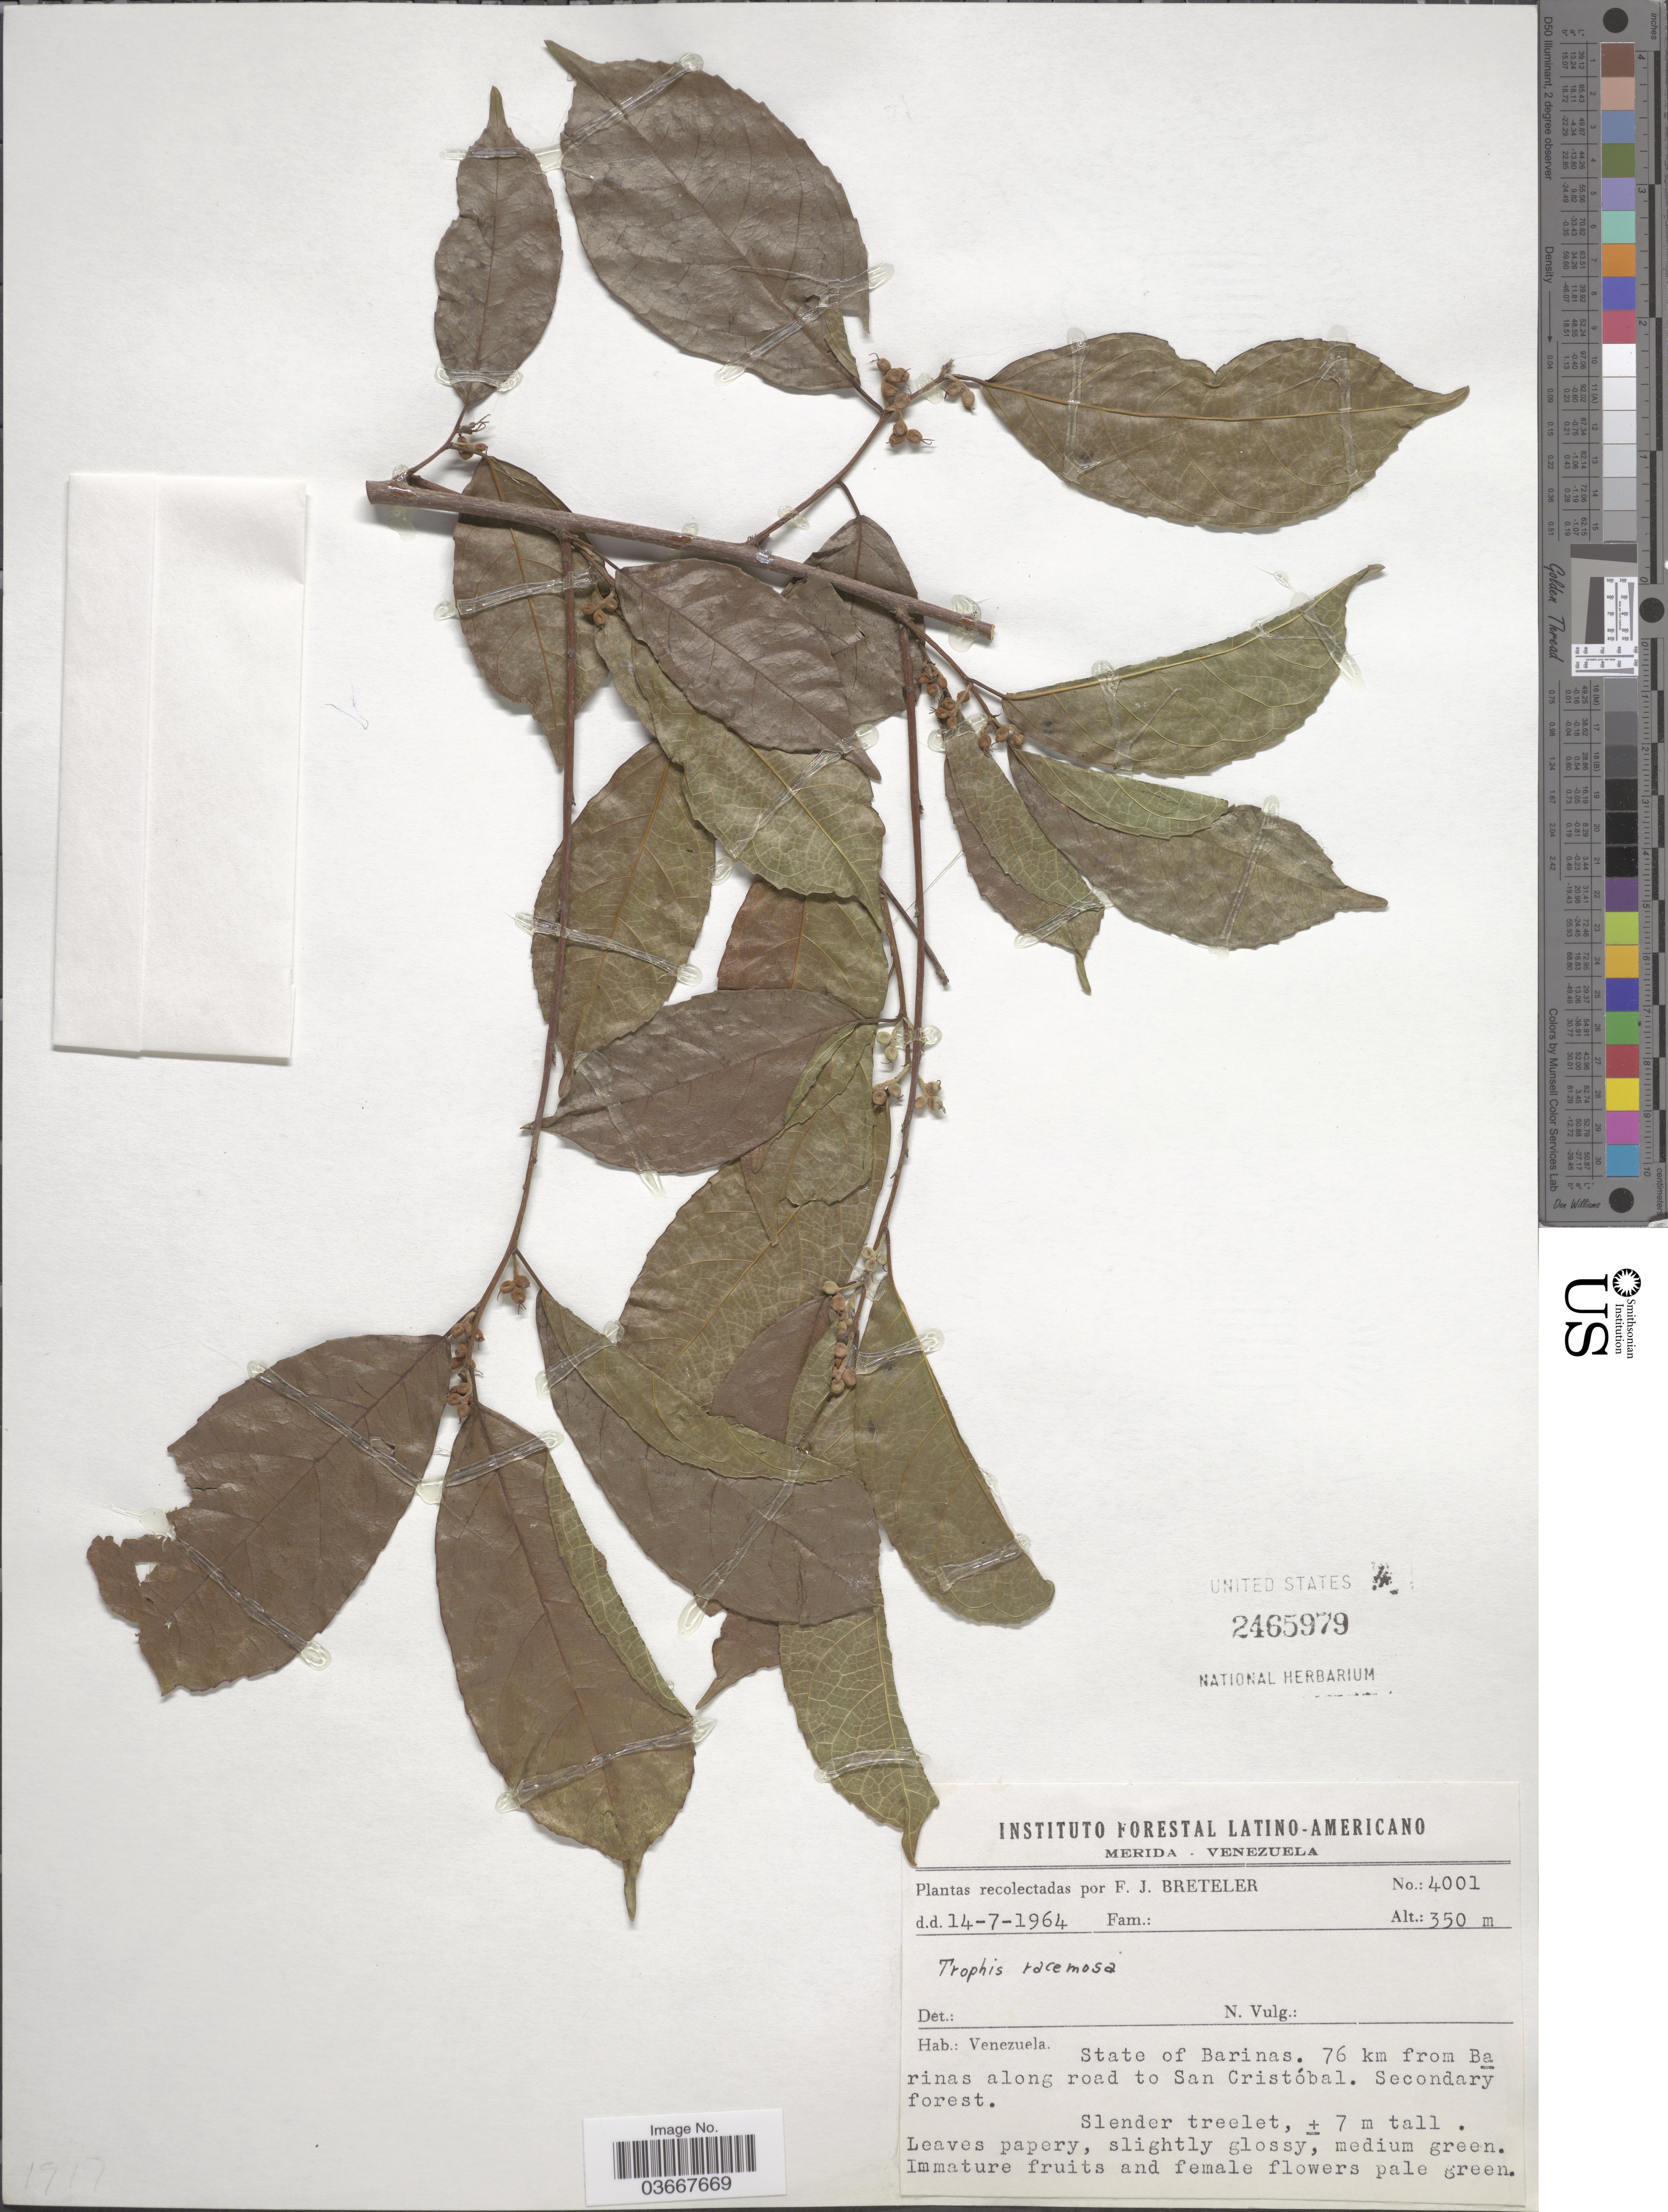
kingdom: Plantae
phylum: Tracheophyta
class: Magnoliopsida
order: Rosales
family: Moraceae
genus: Trophis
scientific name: Trophis racemosa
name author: (L.) Urb.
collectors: F. J. Breteler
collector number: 4001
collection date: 1964-07-14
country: Venezuela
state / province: Barinas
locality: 76 km from Barinas along road to San Cristóbal.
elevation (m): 350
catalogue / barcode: US 2465979